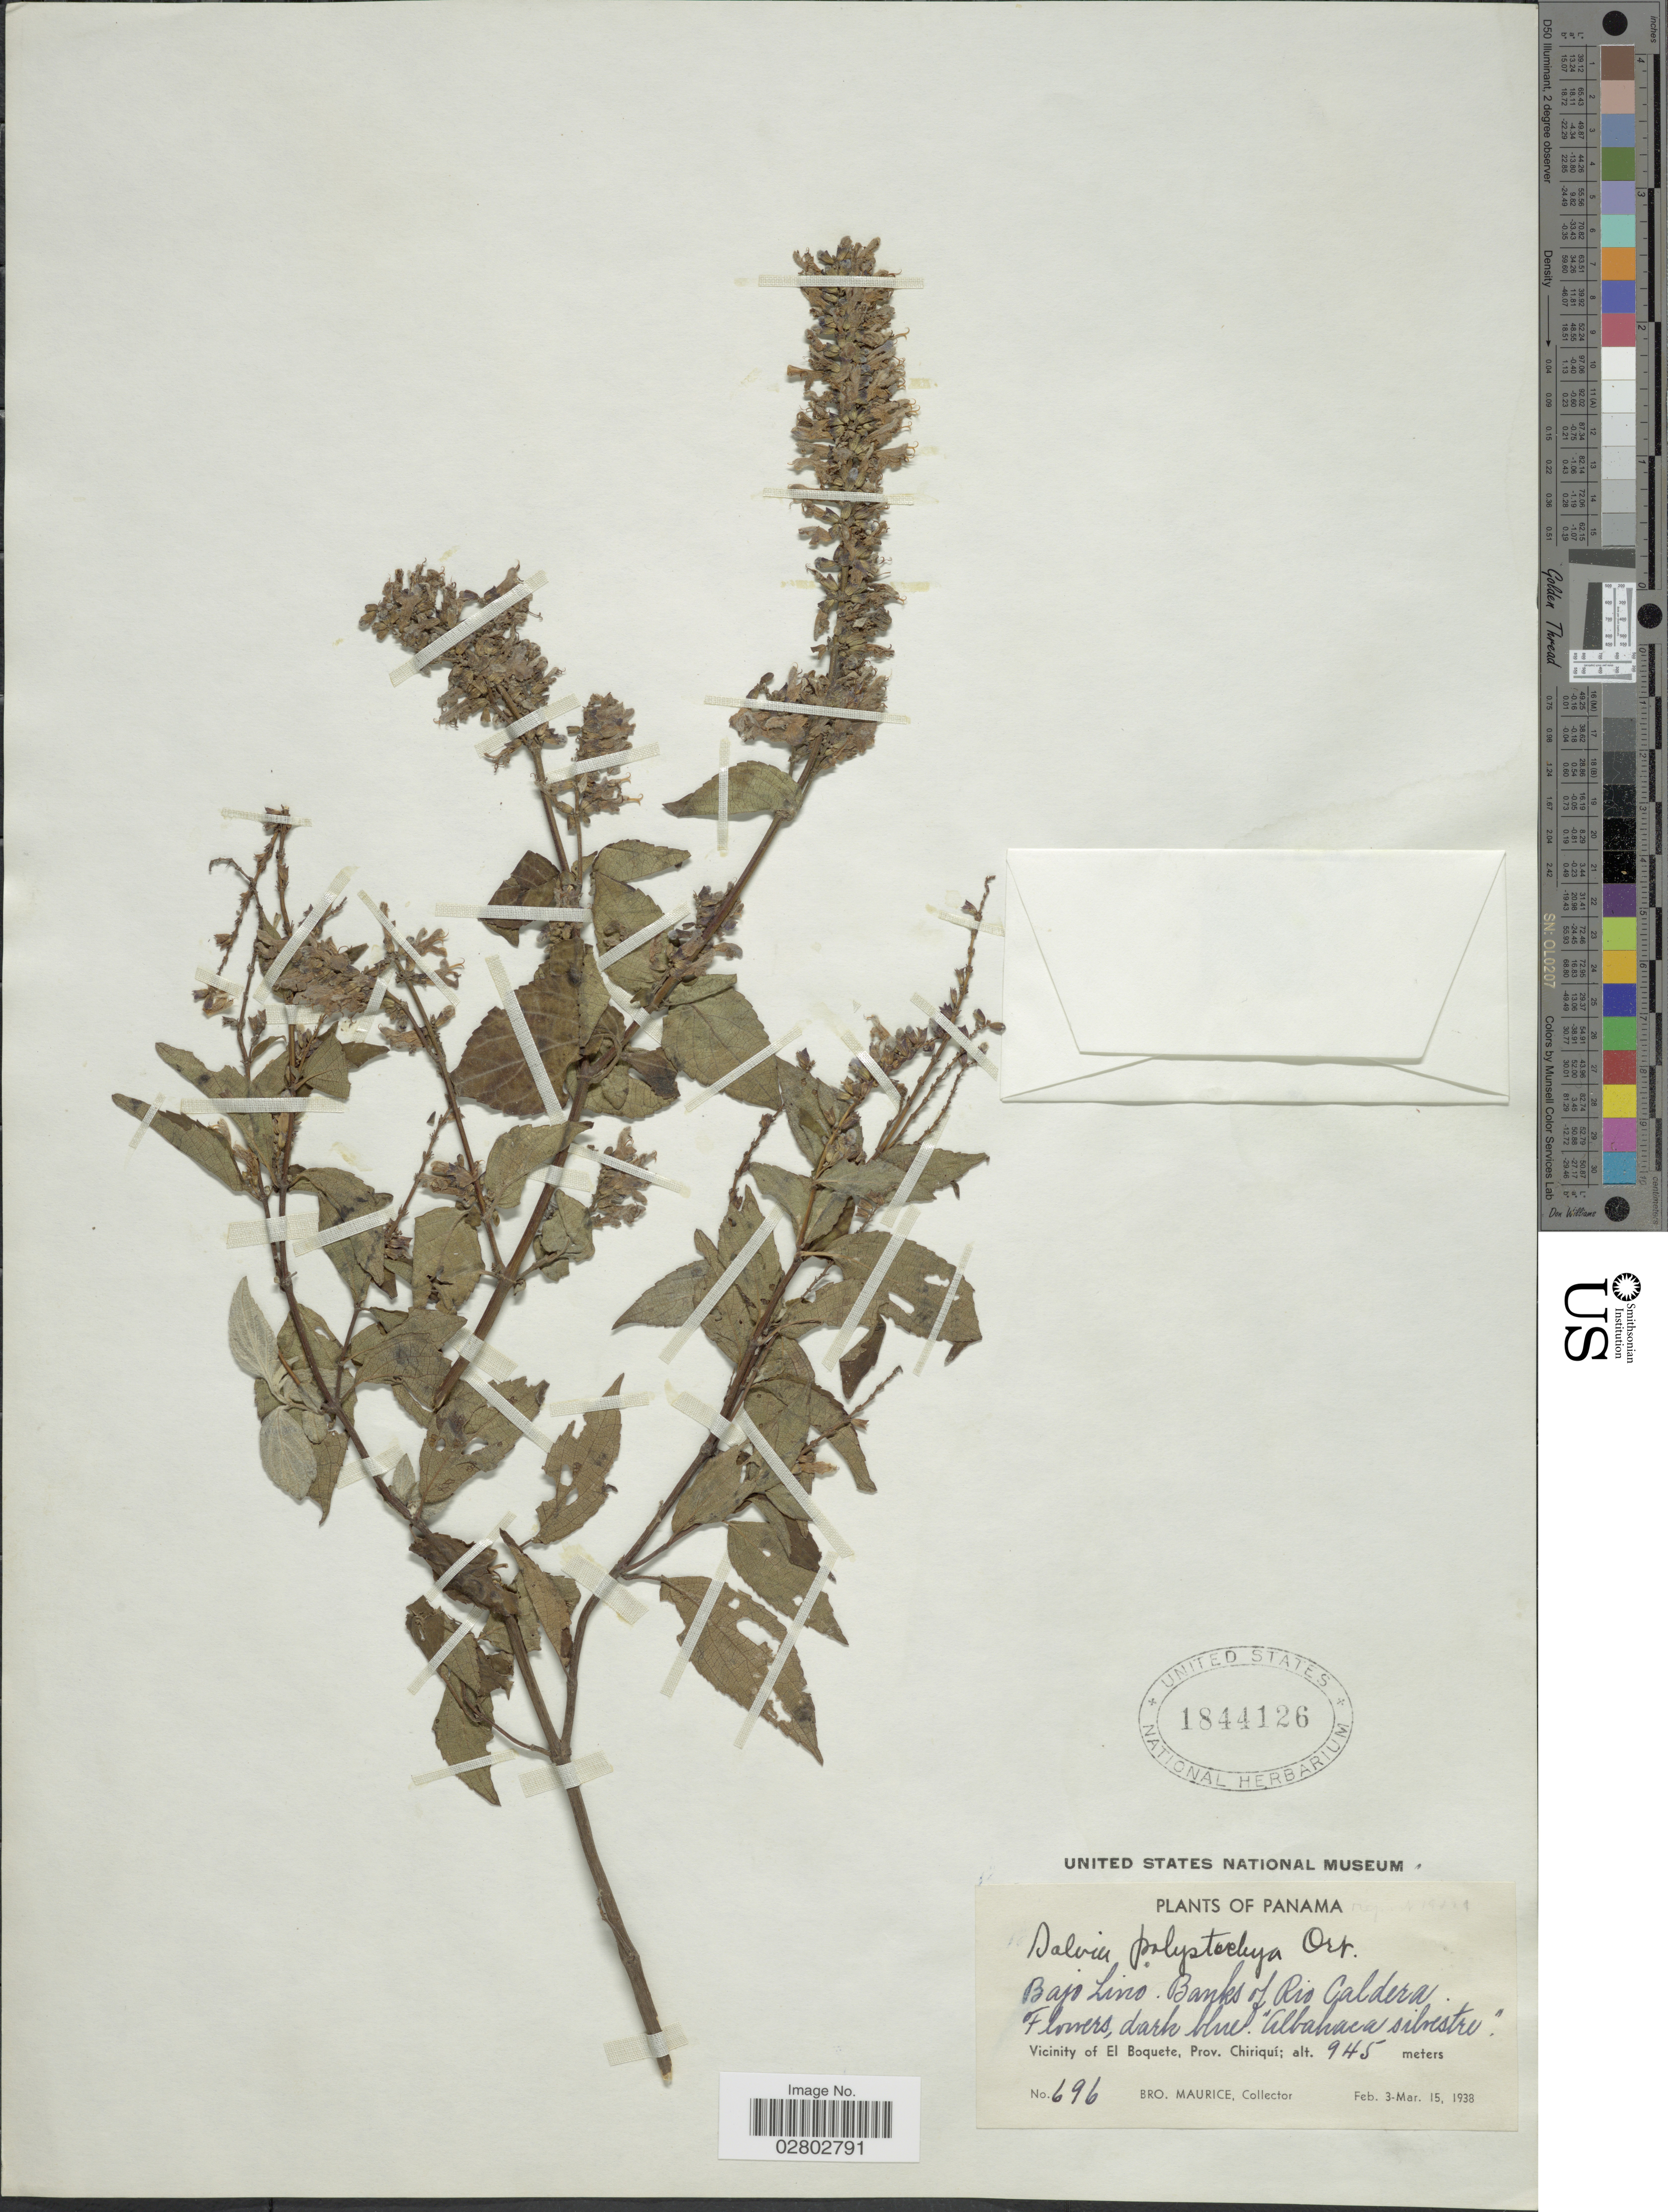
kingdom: Plantae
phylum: Tracheophyta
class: Magnoliopsida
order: Lamiales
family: Lamiaceae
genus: Salvia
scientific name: Salvia polystachya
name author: Cav.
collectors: B. Maurice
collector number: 696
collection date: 1938-02-03/1938-03-15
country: Panama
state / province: Chiriqui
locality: Vicinity of El Boquete, Prov. Chiriquí. Bajo Lino. Banks of Rio Caldera.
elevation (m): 945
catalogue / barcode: US 1844126